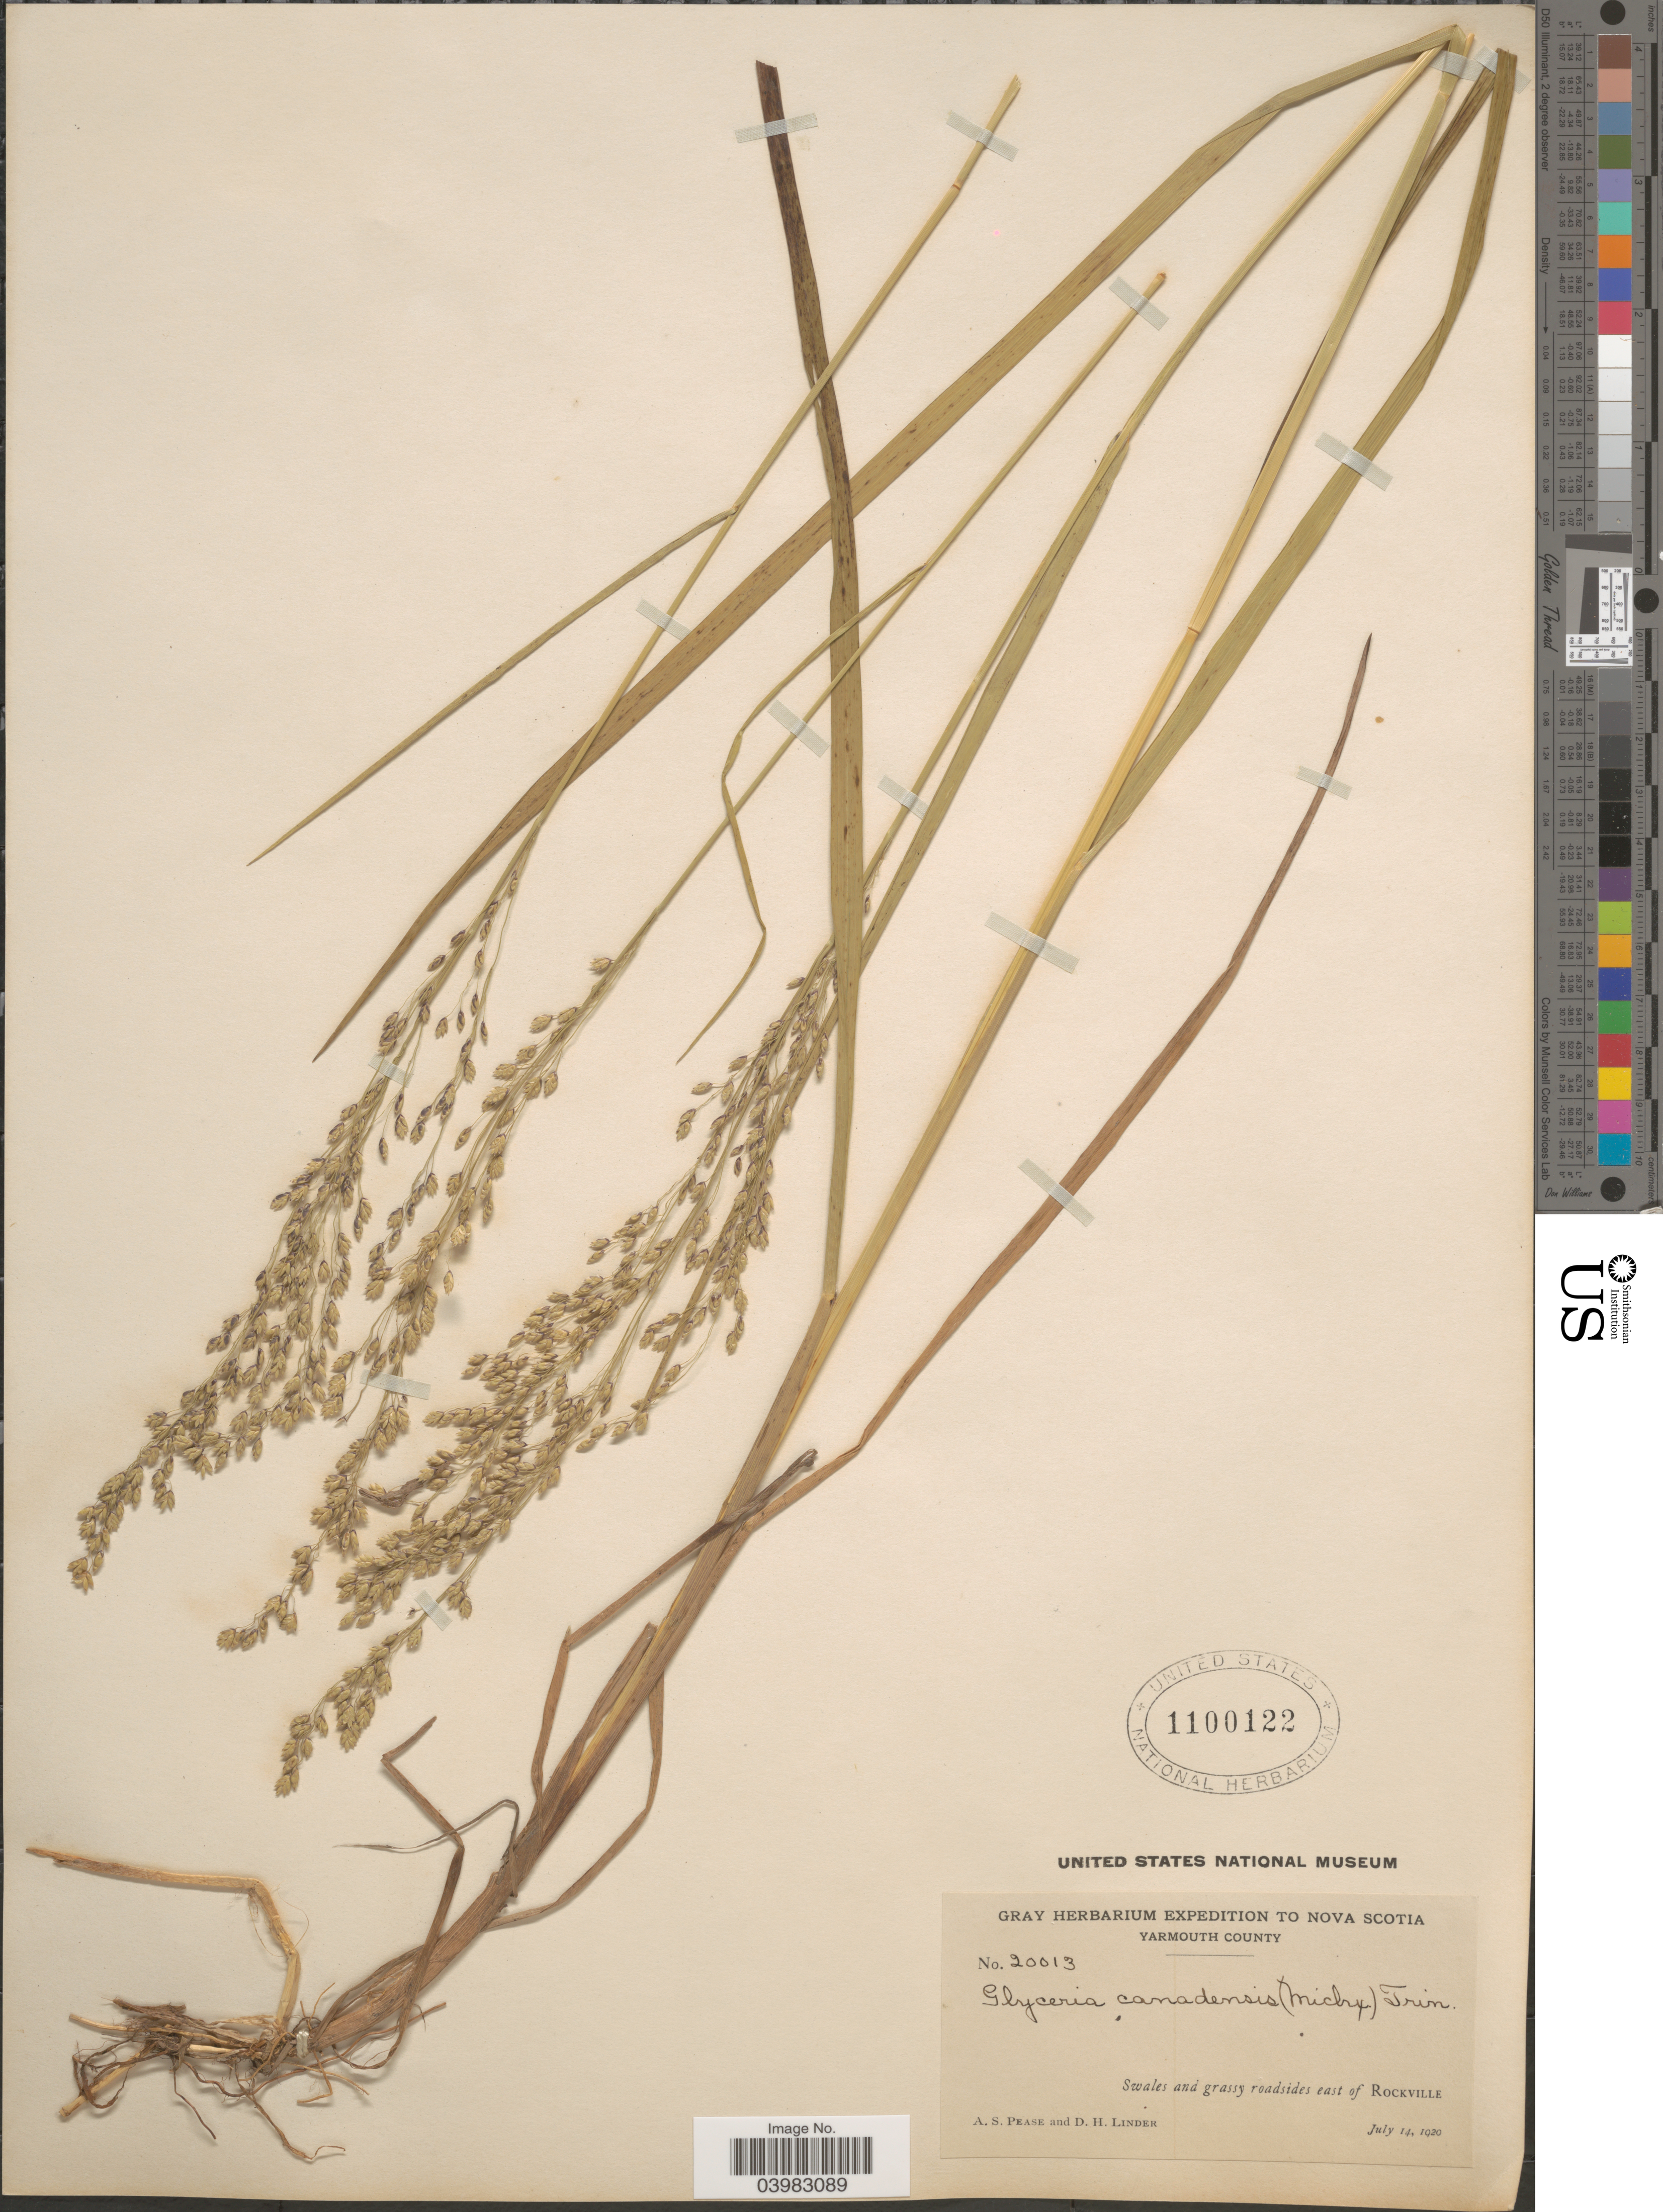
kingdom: Plantae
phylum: Tracheophyta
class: Liliopsida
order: Poales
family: Poaceae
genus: Glyceria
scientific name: Glyceria canadensis var. laxa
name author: (Scribn.) Hitchc.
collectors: A. S. Pease & D. Linder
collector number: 20013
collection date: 1920-07-14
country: Canada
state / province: Nova Scotia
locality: Yarmouth County. Swales and grassy roadsides east of Rockville.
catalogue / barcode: US 1100122